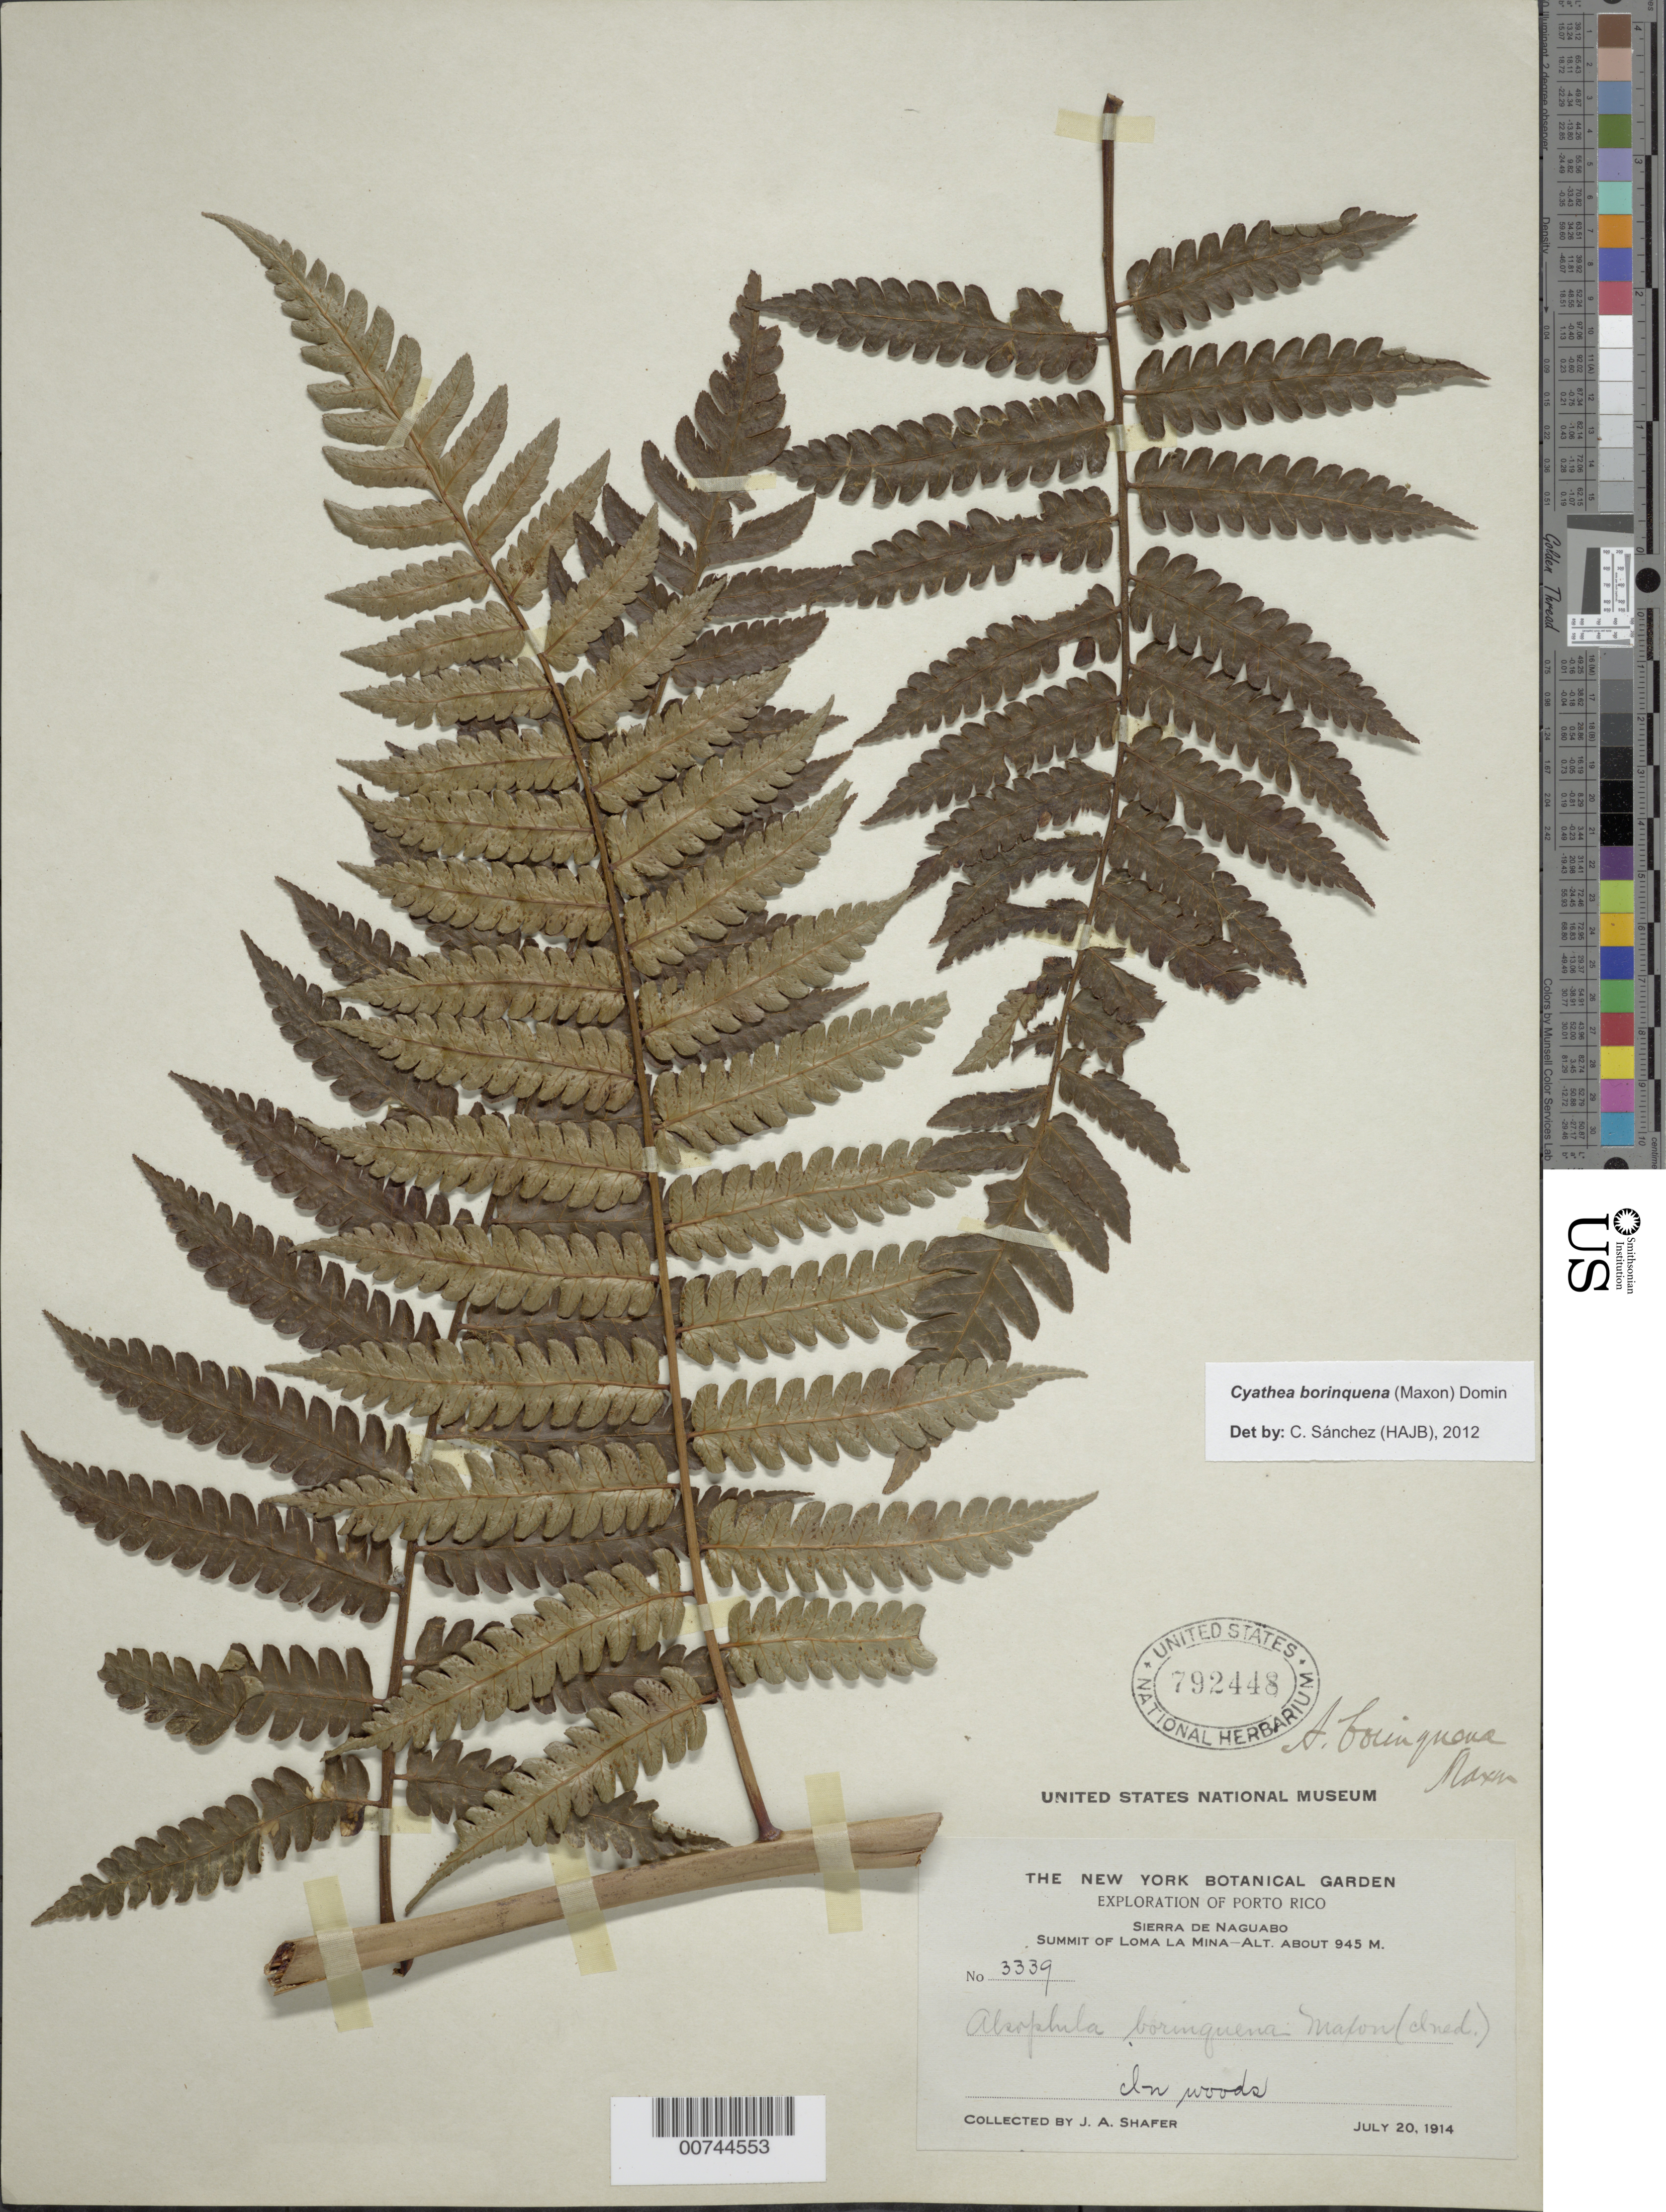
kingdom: Plantae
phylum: Tracheophyta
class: Polypodiopsida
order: Cyatheales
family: Cyatheaceae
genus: Cyathea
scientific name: Cyathea borinquena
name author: (Maxon) Domin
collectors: J. A. Shafer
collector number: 3339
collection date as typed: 20 Jul 1914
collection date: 1914-07-20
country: Puerto Rico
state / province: Naguabo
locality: Sierra de Naguabo, summit of Loma La Mina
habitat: In woods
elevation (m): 945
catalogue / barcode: US 792448